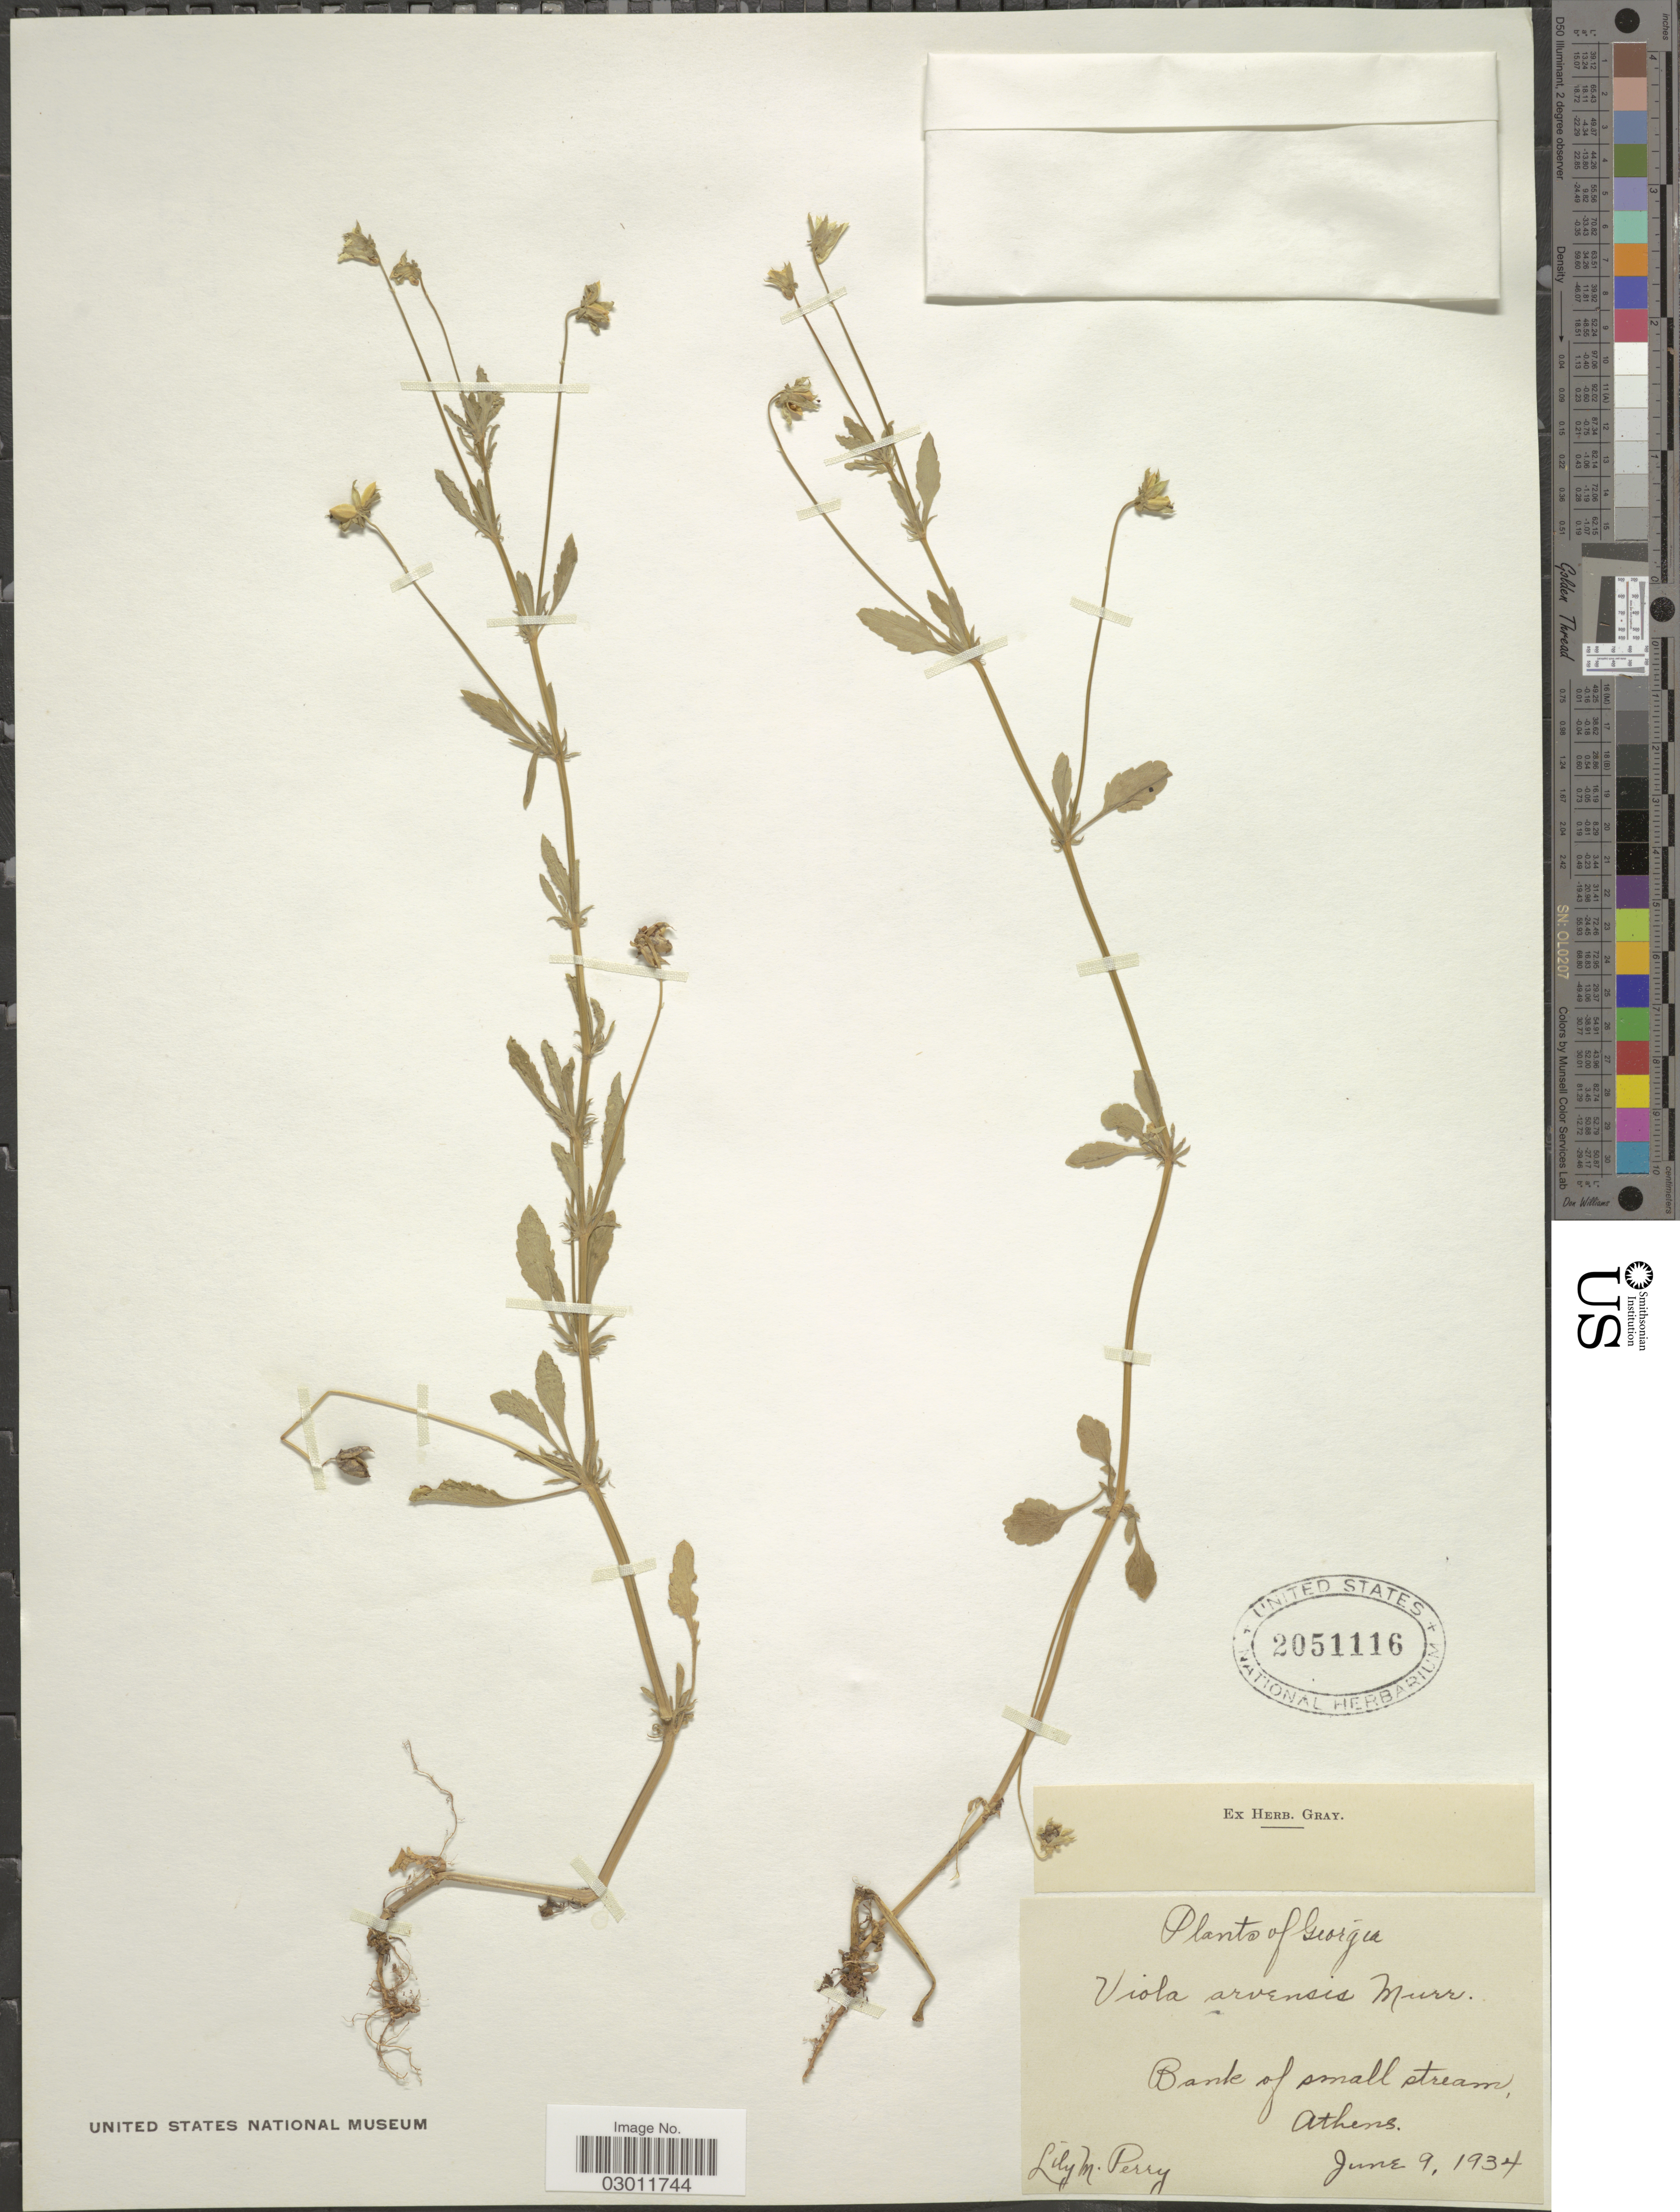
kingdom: Plantae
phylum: Tracheophyta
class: Magnoliopsida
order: Malpighiales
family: Violaceae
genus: Viola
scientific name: Viola arvensis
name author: Murray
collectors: L. M. Perry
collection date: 1934-06-09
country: United States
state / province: Georgia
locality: Bank of small stream, Athens.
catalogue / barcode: US 2051116